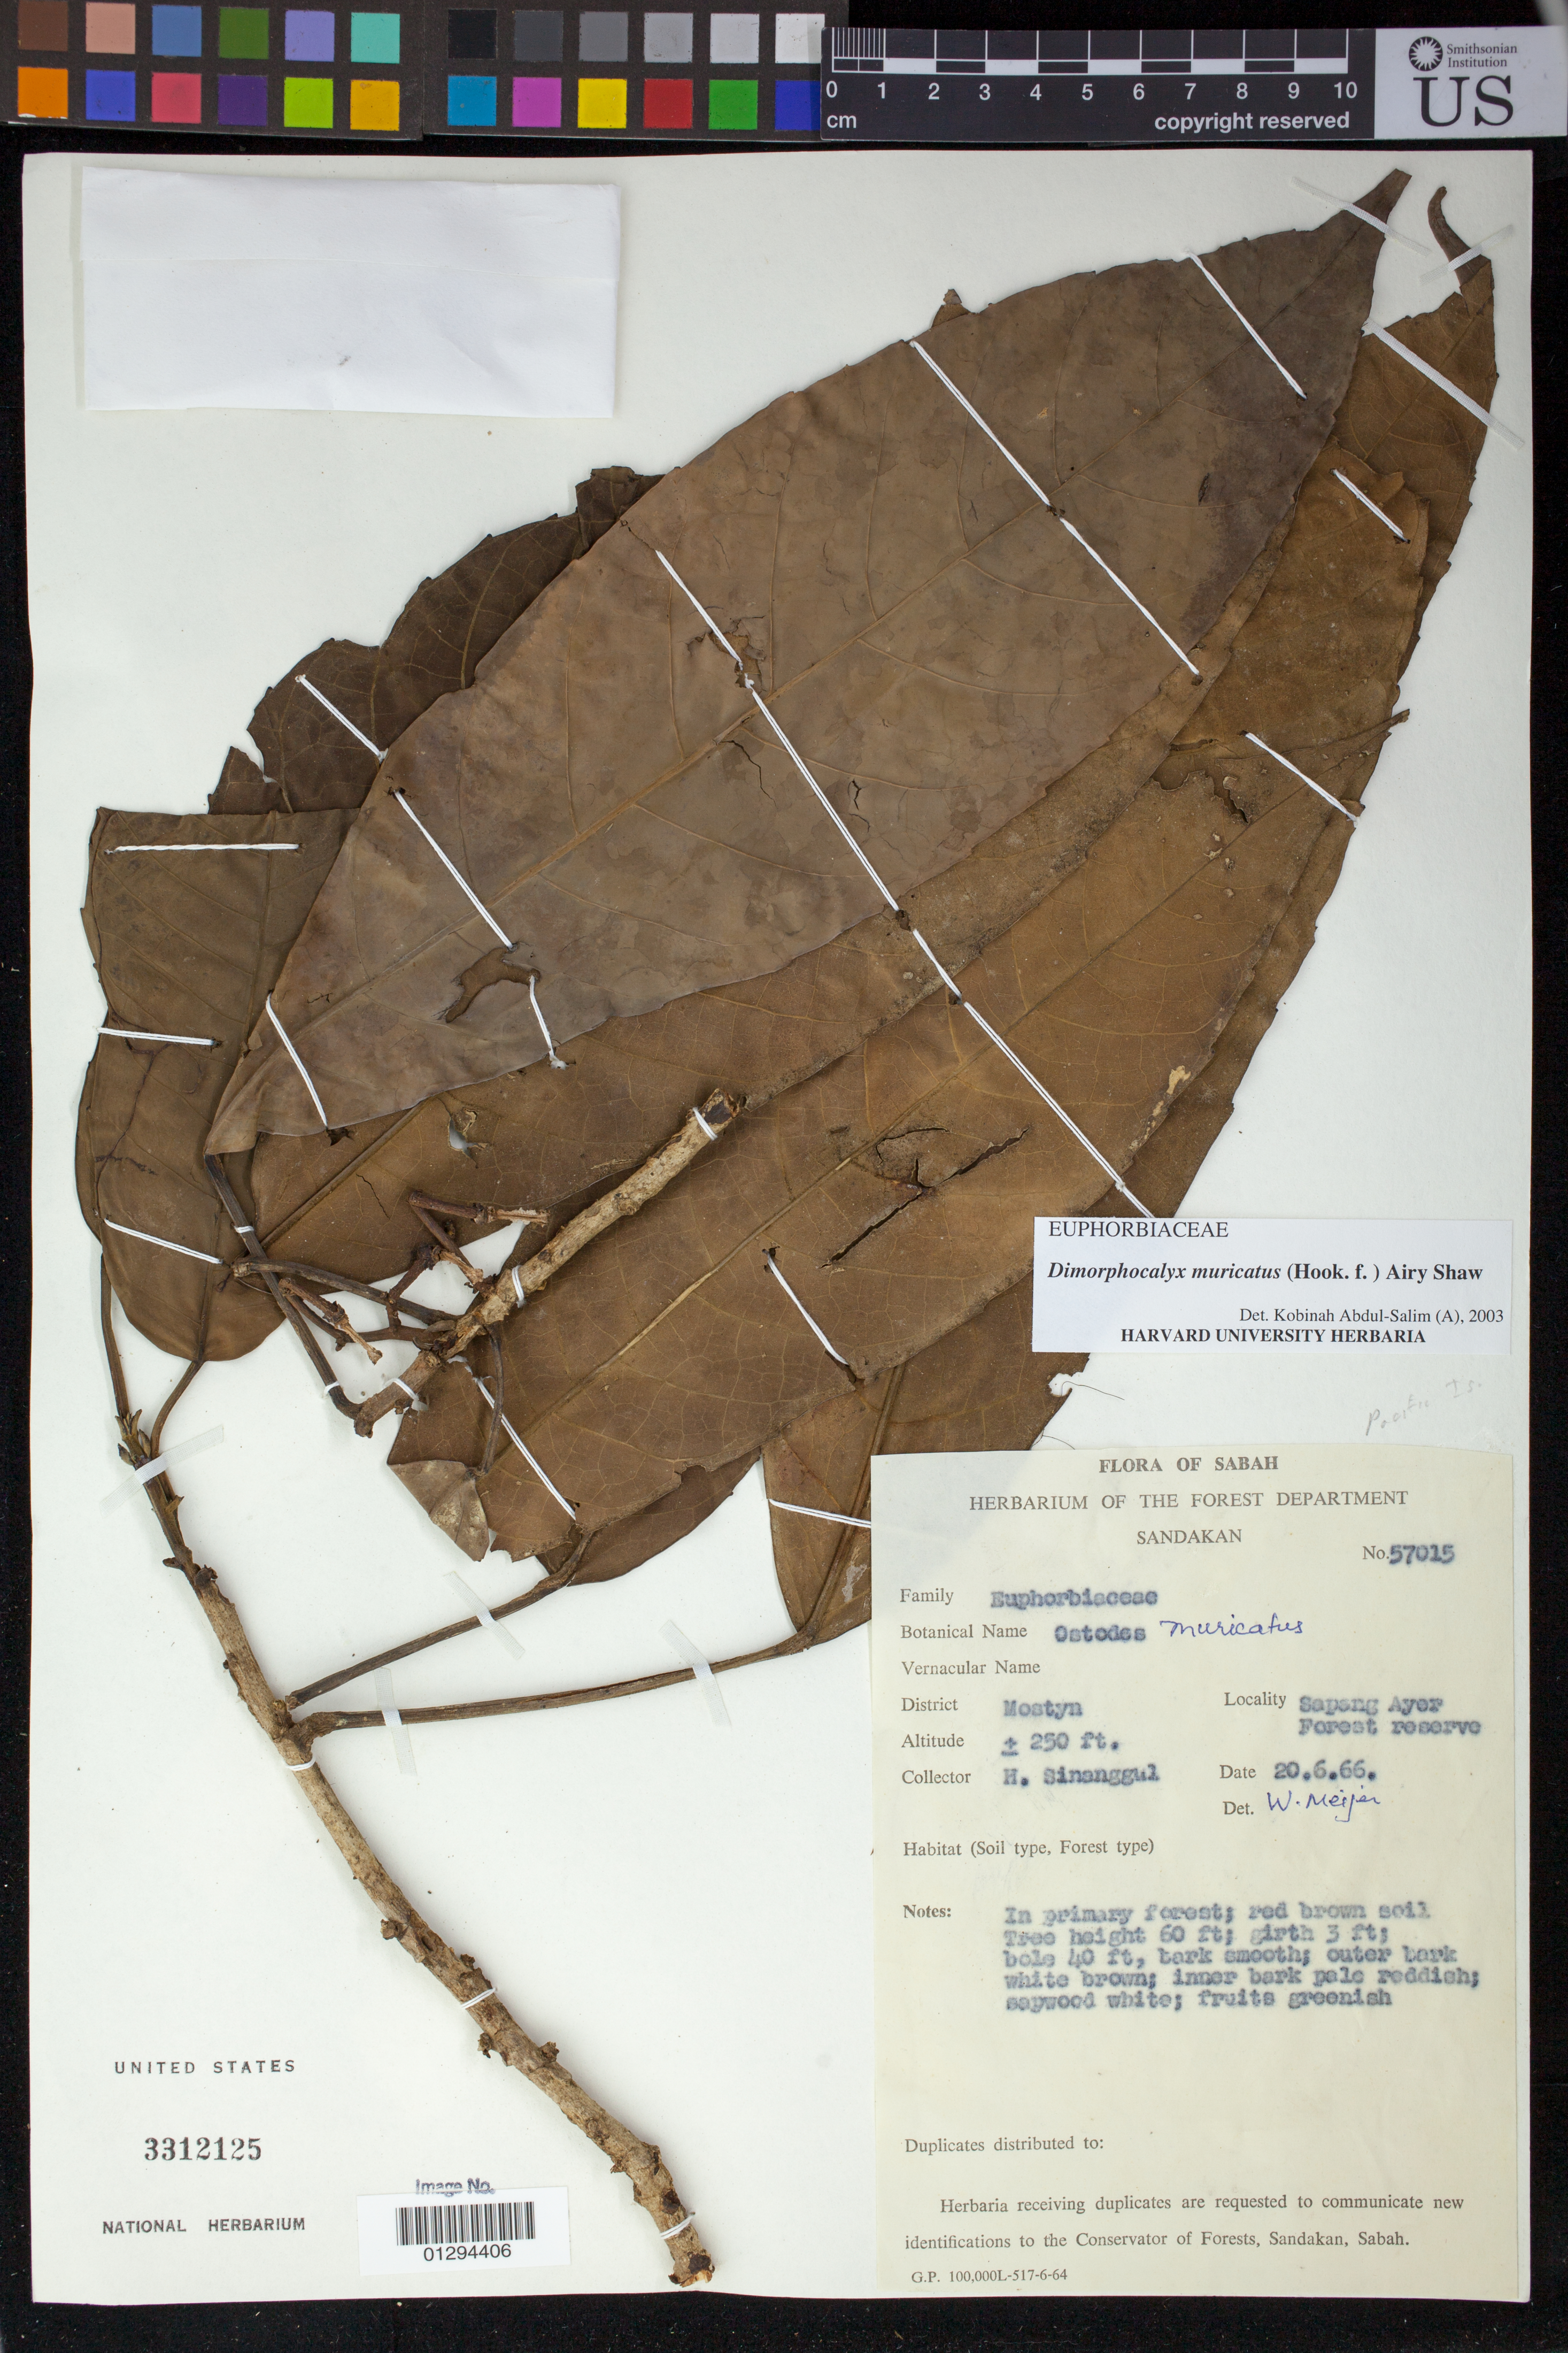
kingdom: Plantae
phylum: Tracheophyta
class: Magnoliopsida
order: Malpighiales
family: Euphorbiaceae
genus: Dimorphocalyx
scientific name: Dimorphocalyx muricatus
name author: (Hook. f.) Airy Shaw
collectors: H. Sinanggul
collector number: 57015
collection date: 1966-06-20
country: Malaysia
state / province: Sabah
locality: Mostyn, Sapang Ayer Forest reserve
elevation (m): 76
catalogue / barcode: US 3312125